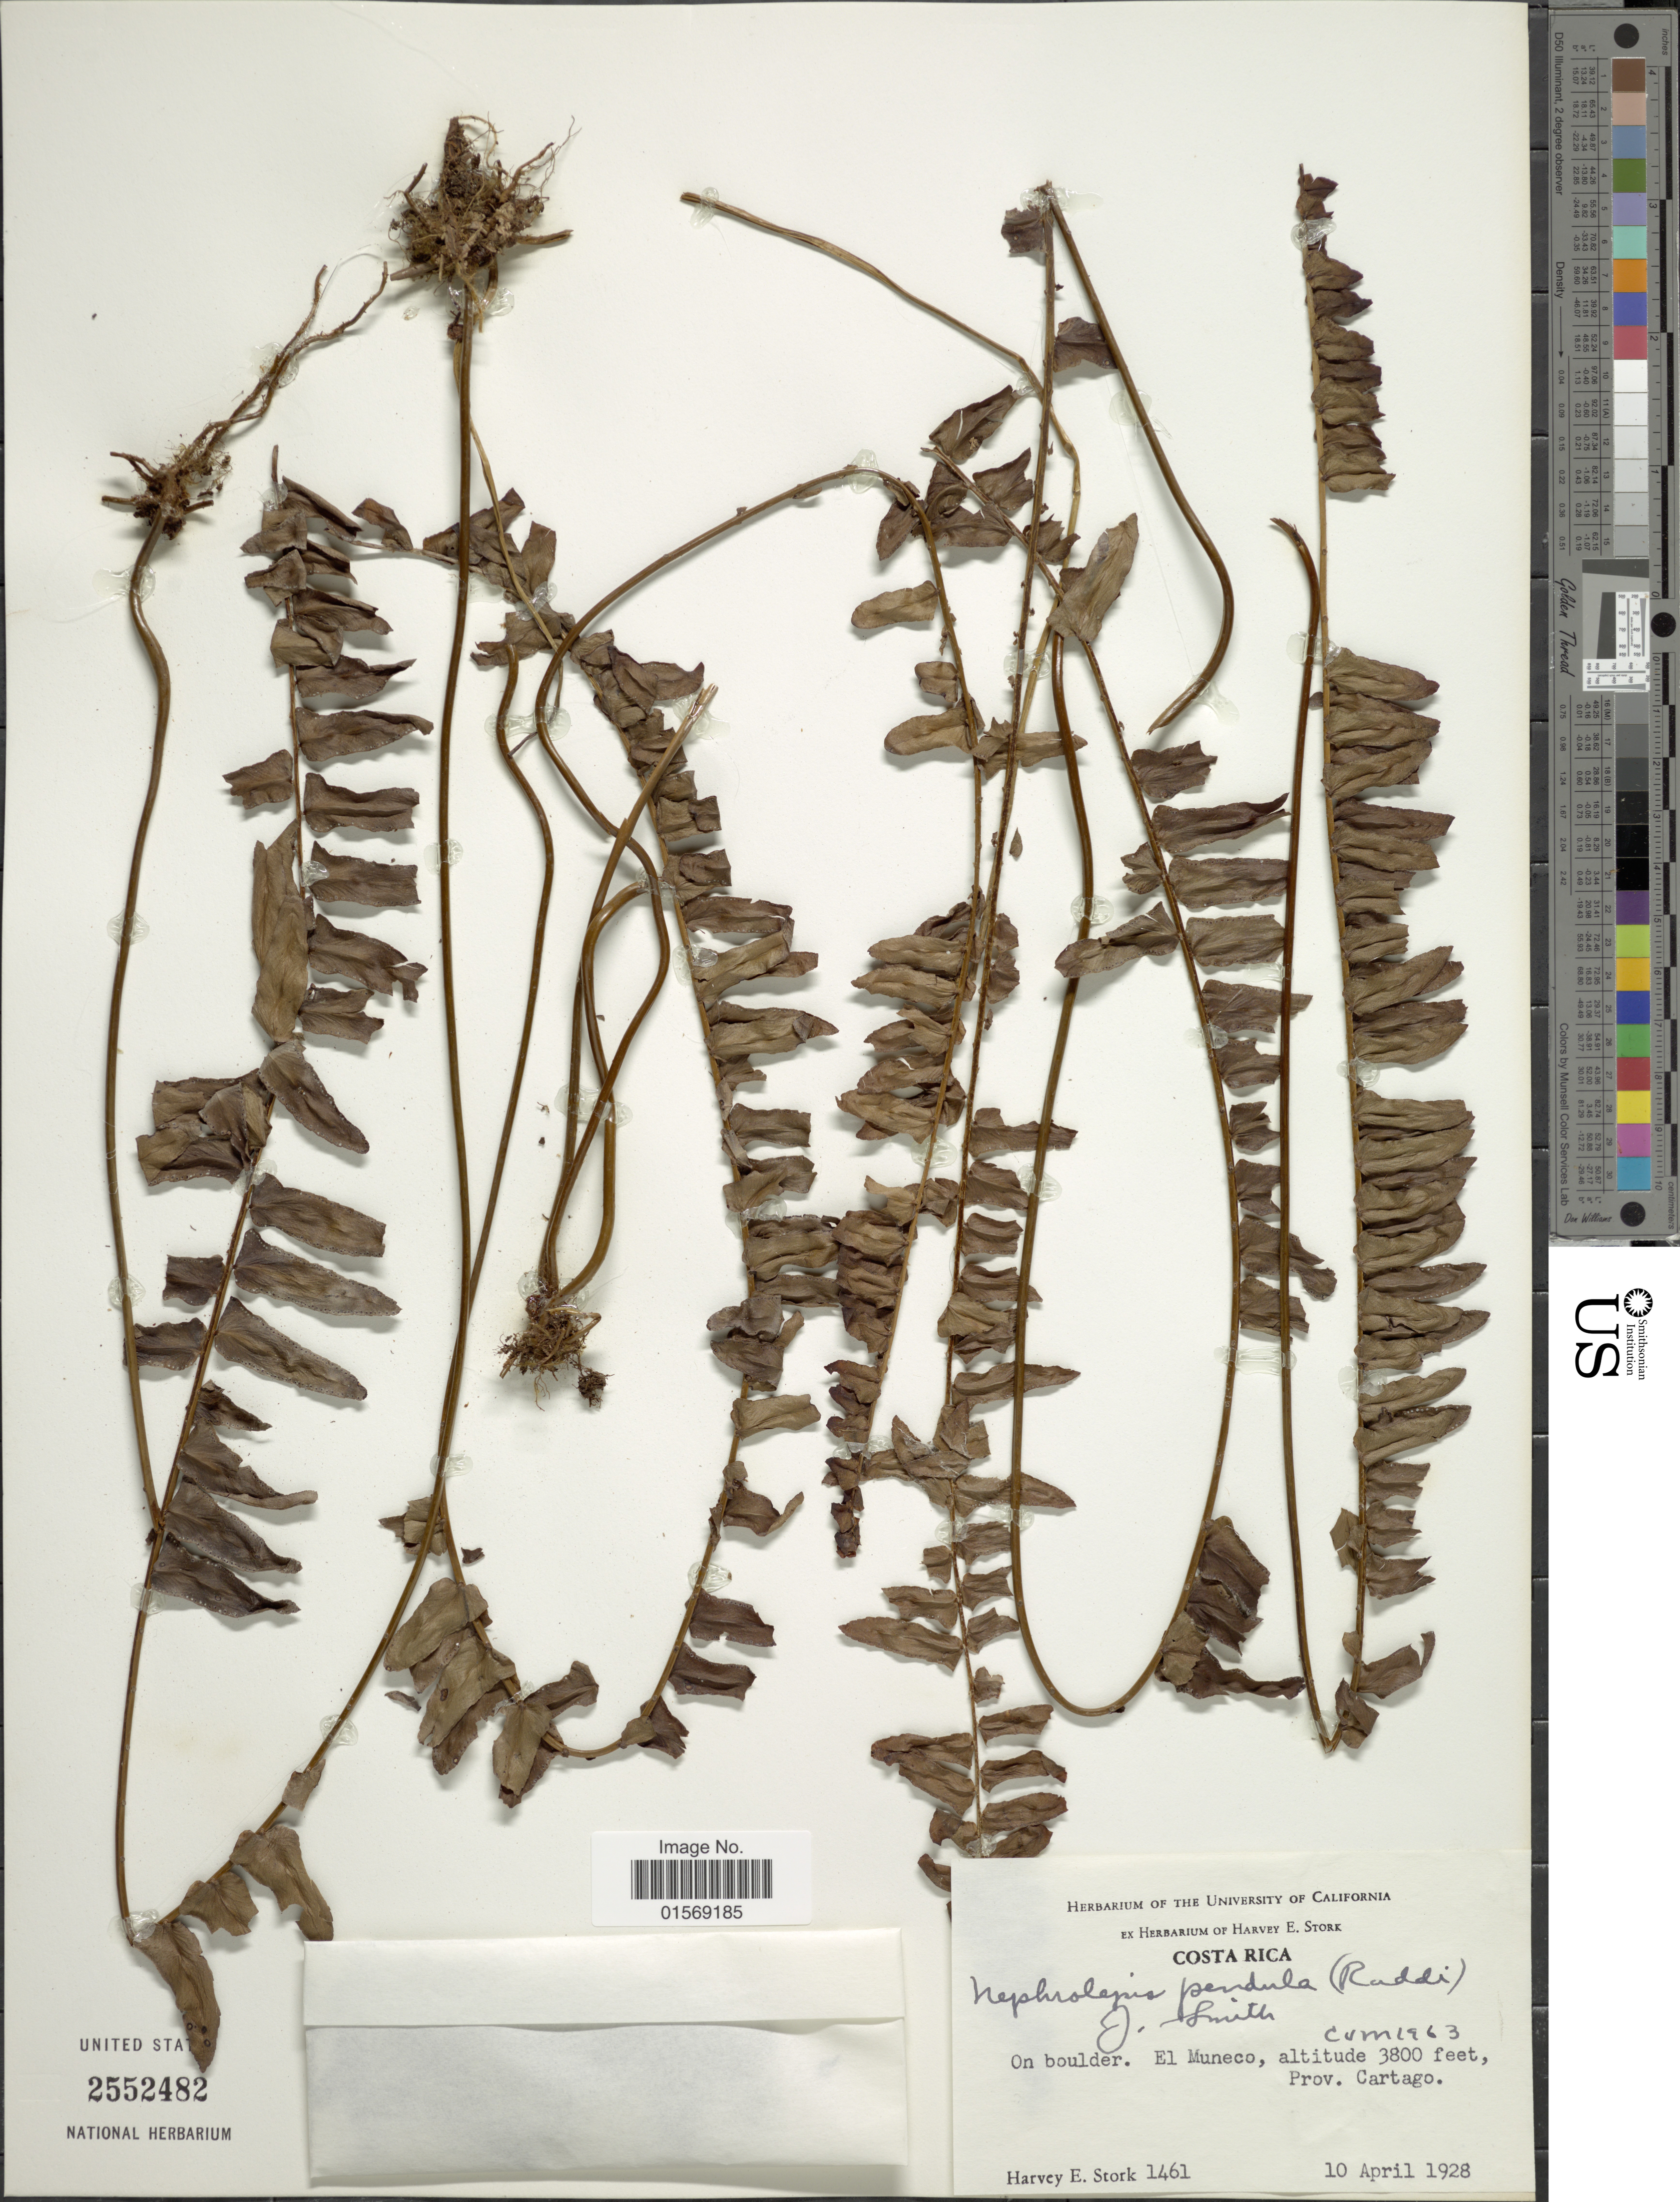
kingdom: Plantae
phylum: Tracheophyta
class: Polypodiopsida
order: Polypodiales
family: Nephrolepidaceae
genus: Nephrolepis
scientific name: Nephrolepis pendula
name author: (Raddi) J. Sm.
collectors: H. E. Stork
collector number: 1461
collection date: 1928-04-10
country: Costa Rica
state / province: Cartago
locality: Costa Rica. On boulder, El Muneco. Prov. Cartago.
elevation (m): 1158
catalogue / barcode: US 2552482